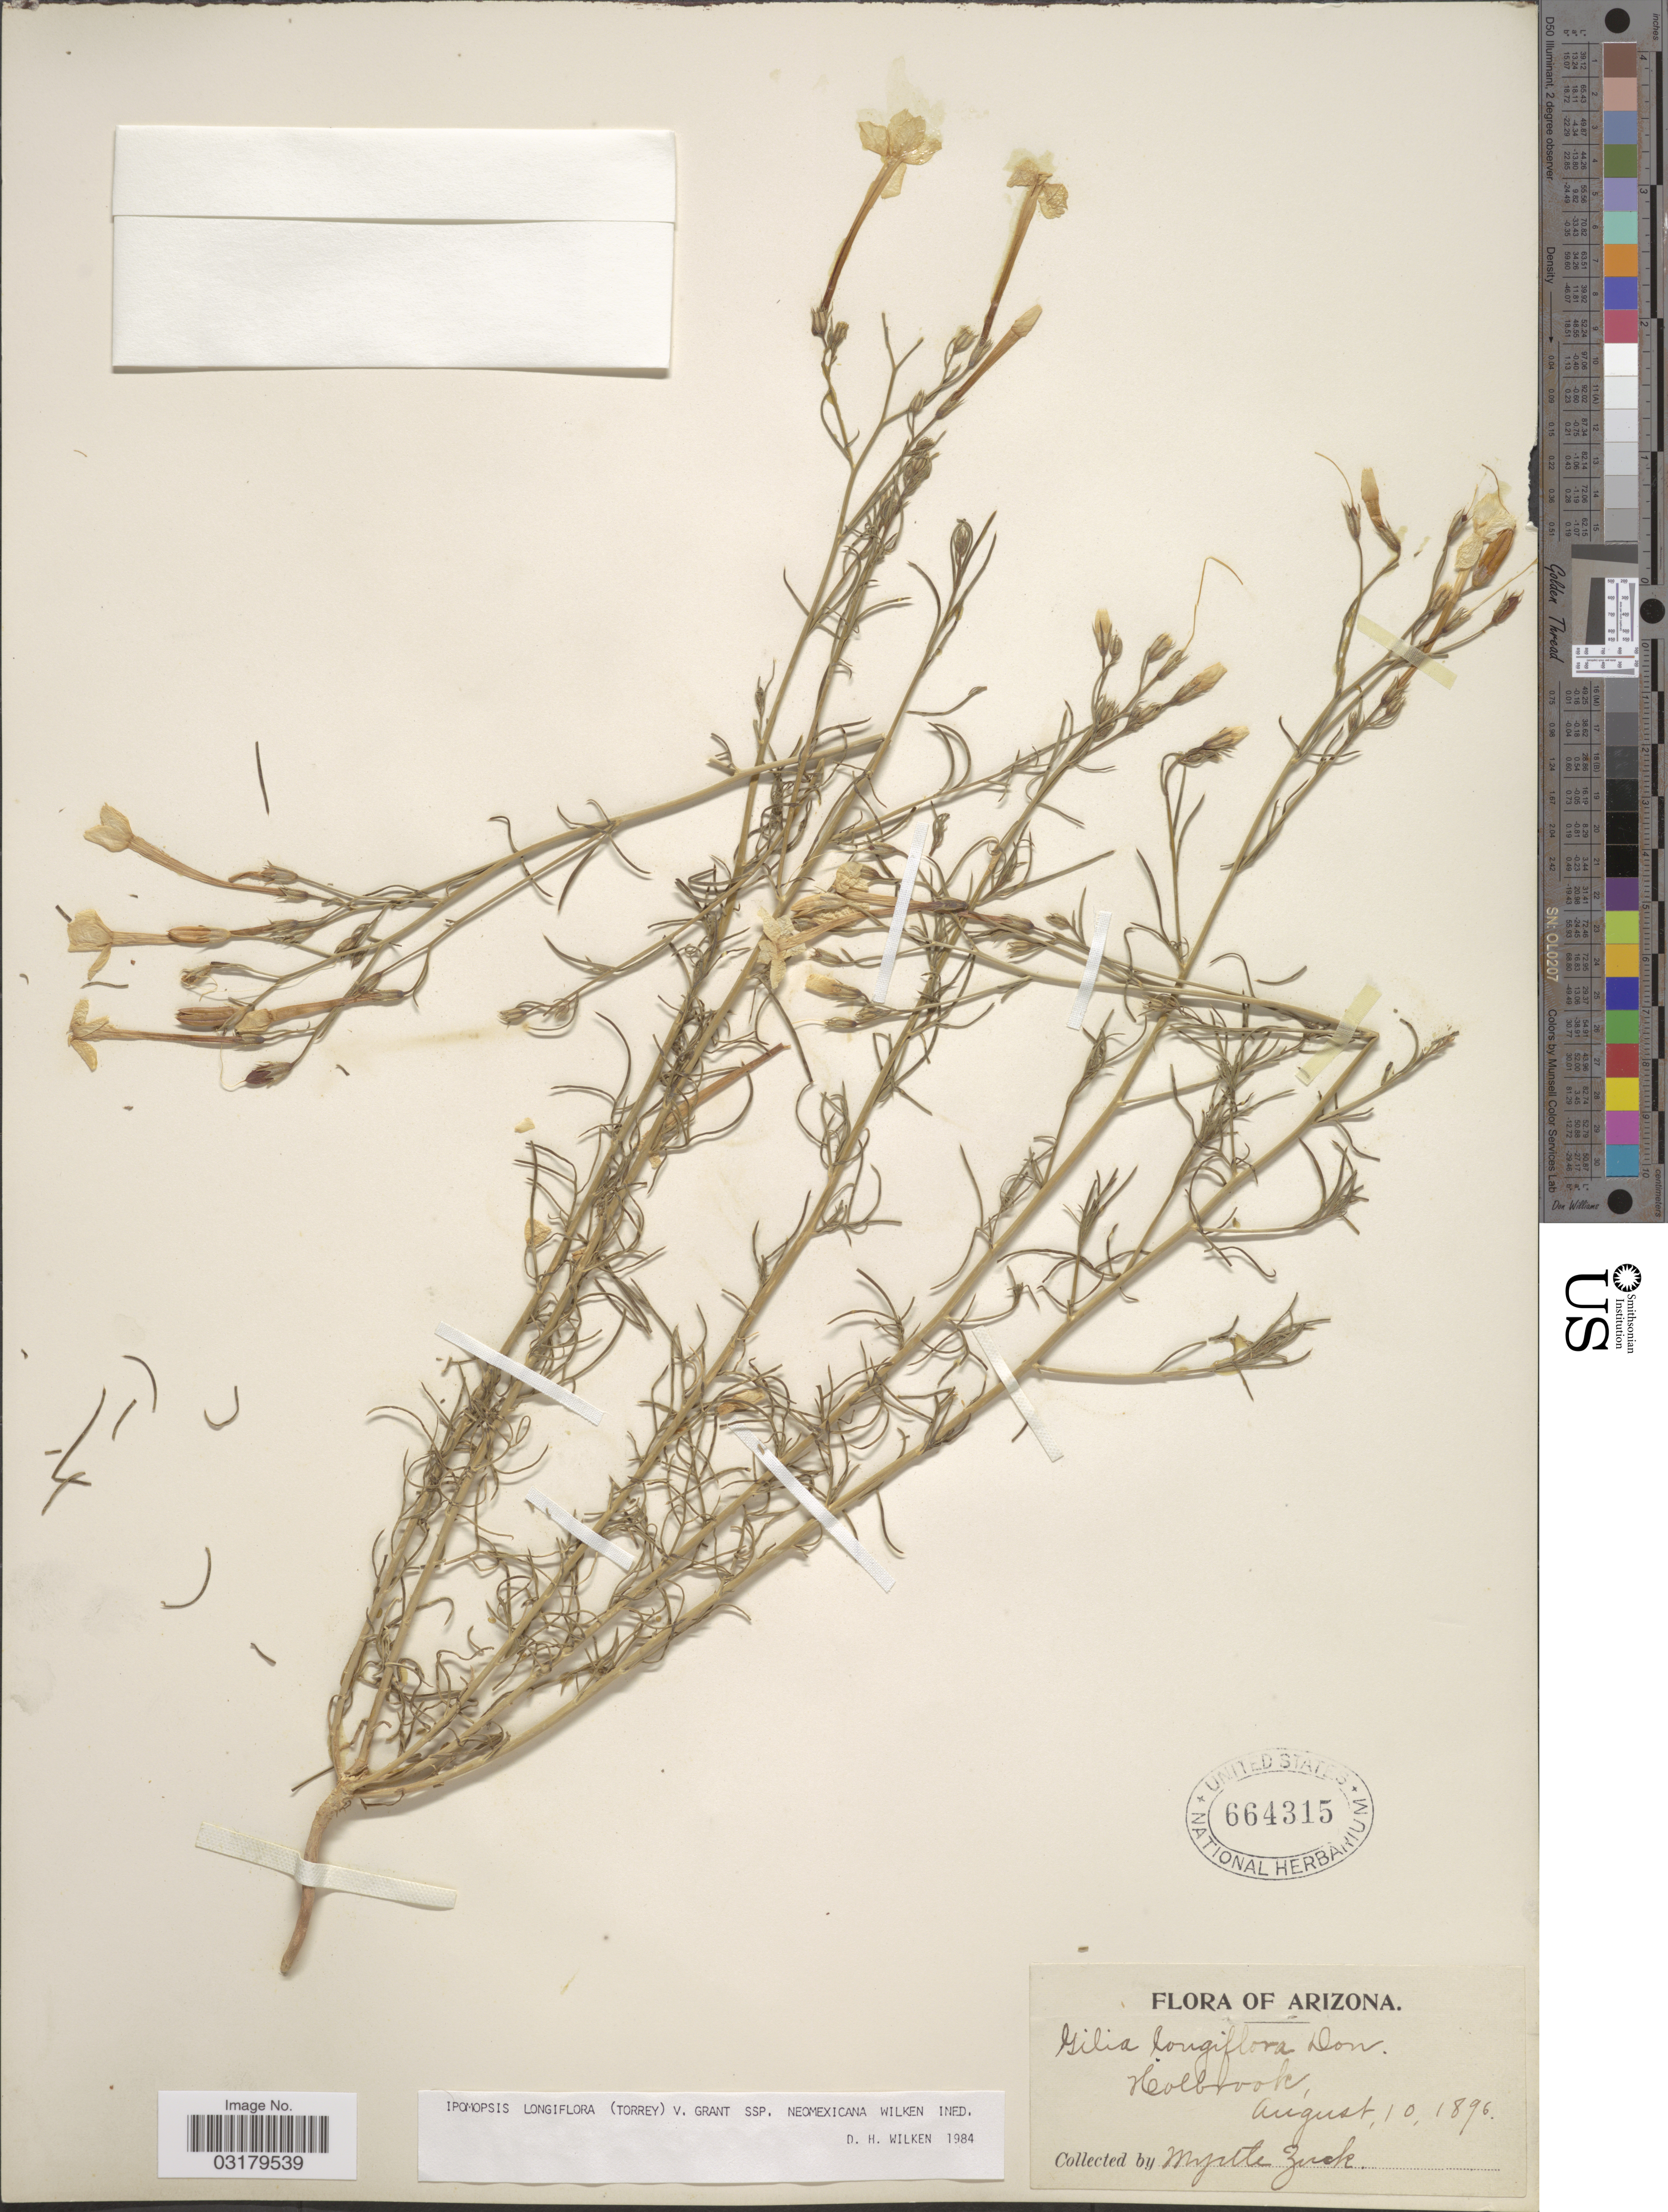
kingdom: Plantae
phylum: Tracheophyta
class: Magnoliopsida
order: Ericales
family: Polemoniaceae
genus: Ipomopsis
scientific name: Ipomopsis longiflora subsp. neomexicana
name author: (Torr.) V.E. Grant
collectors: M. Zuck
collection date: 1896-08-10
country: United States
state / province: Arizona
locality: Holbrook.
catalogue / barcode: US 664315